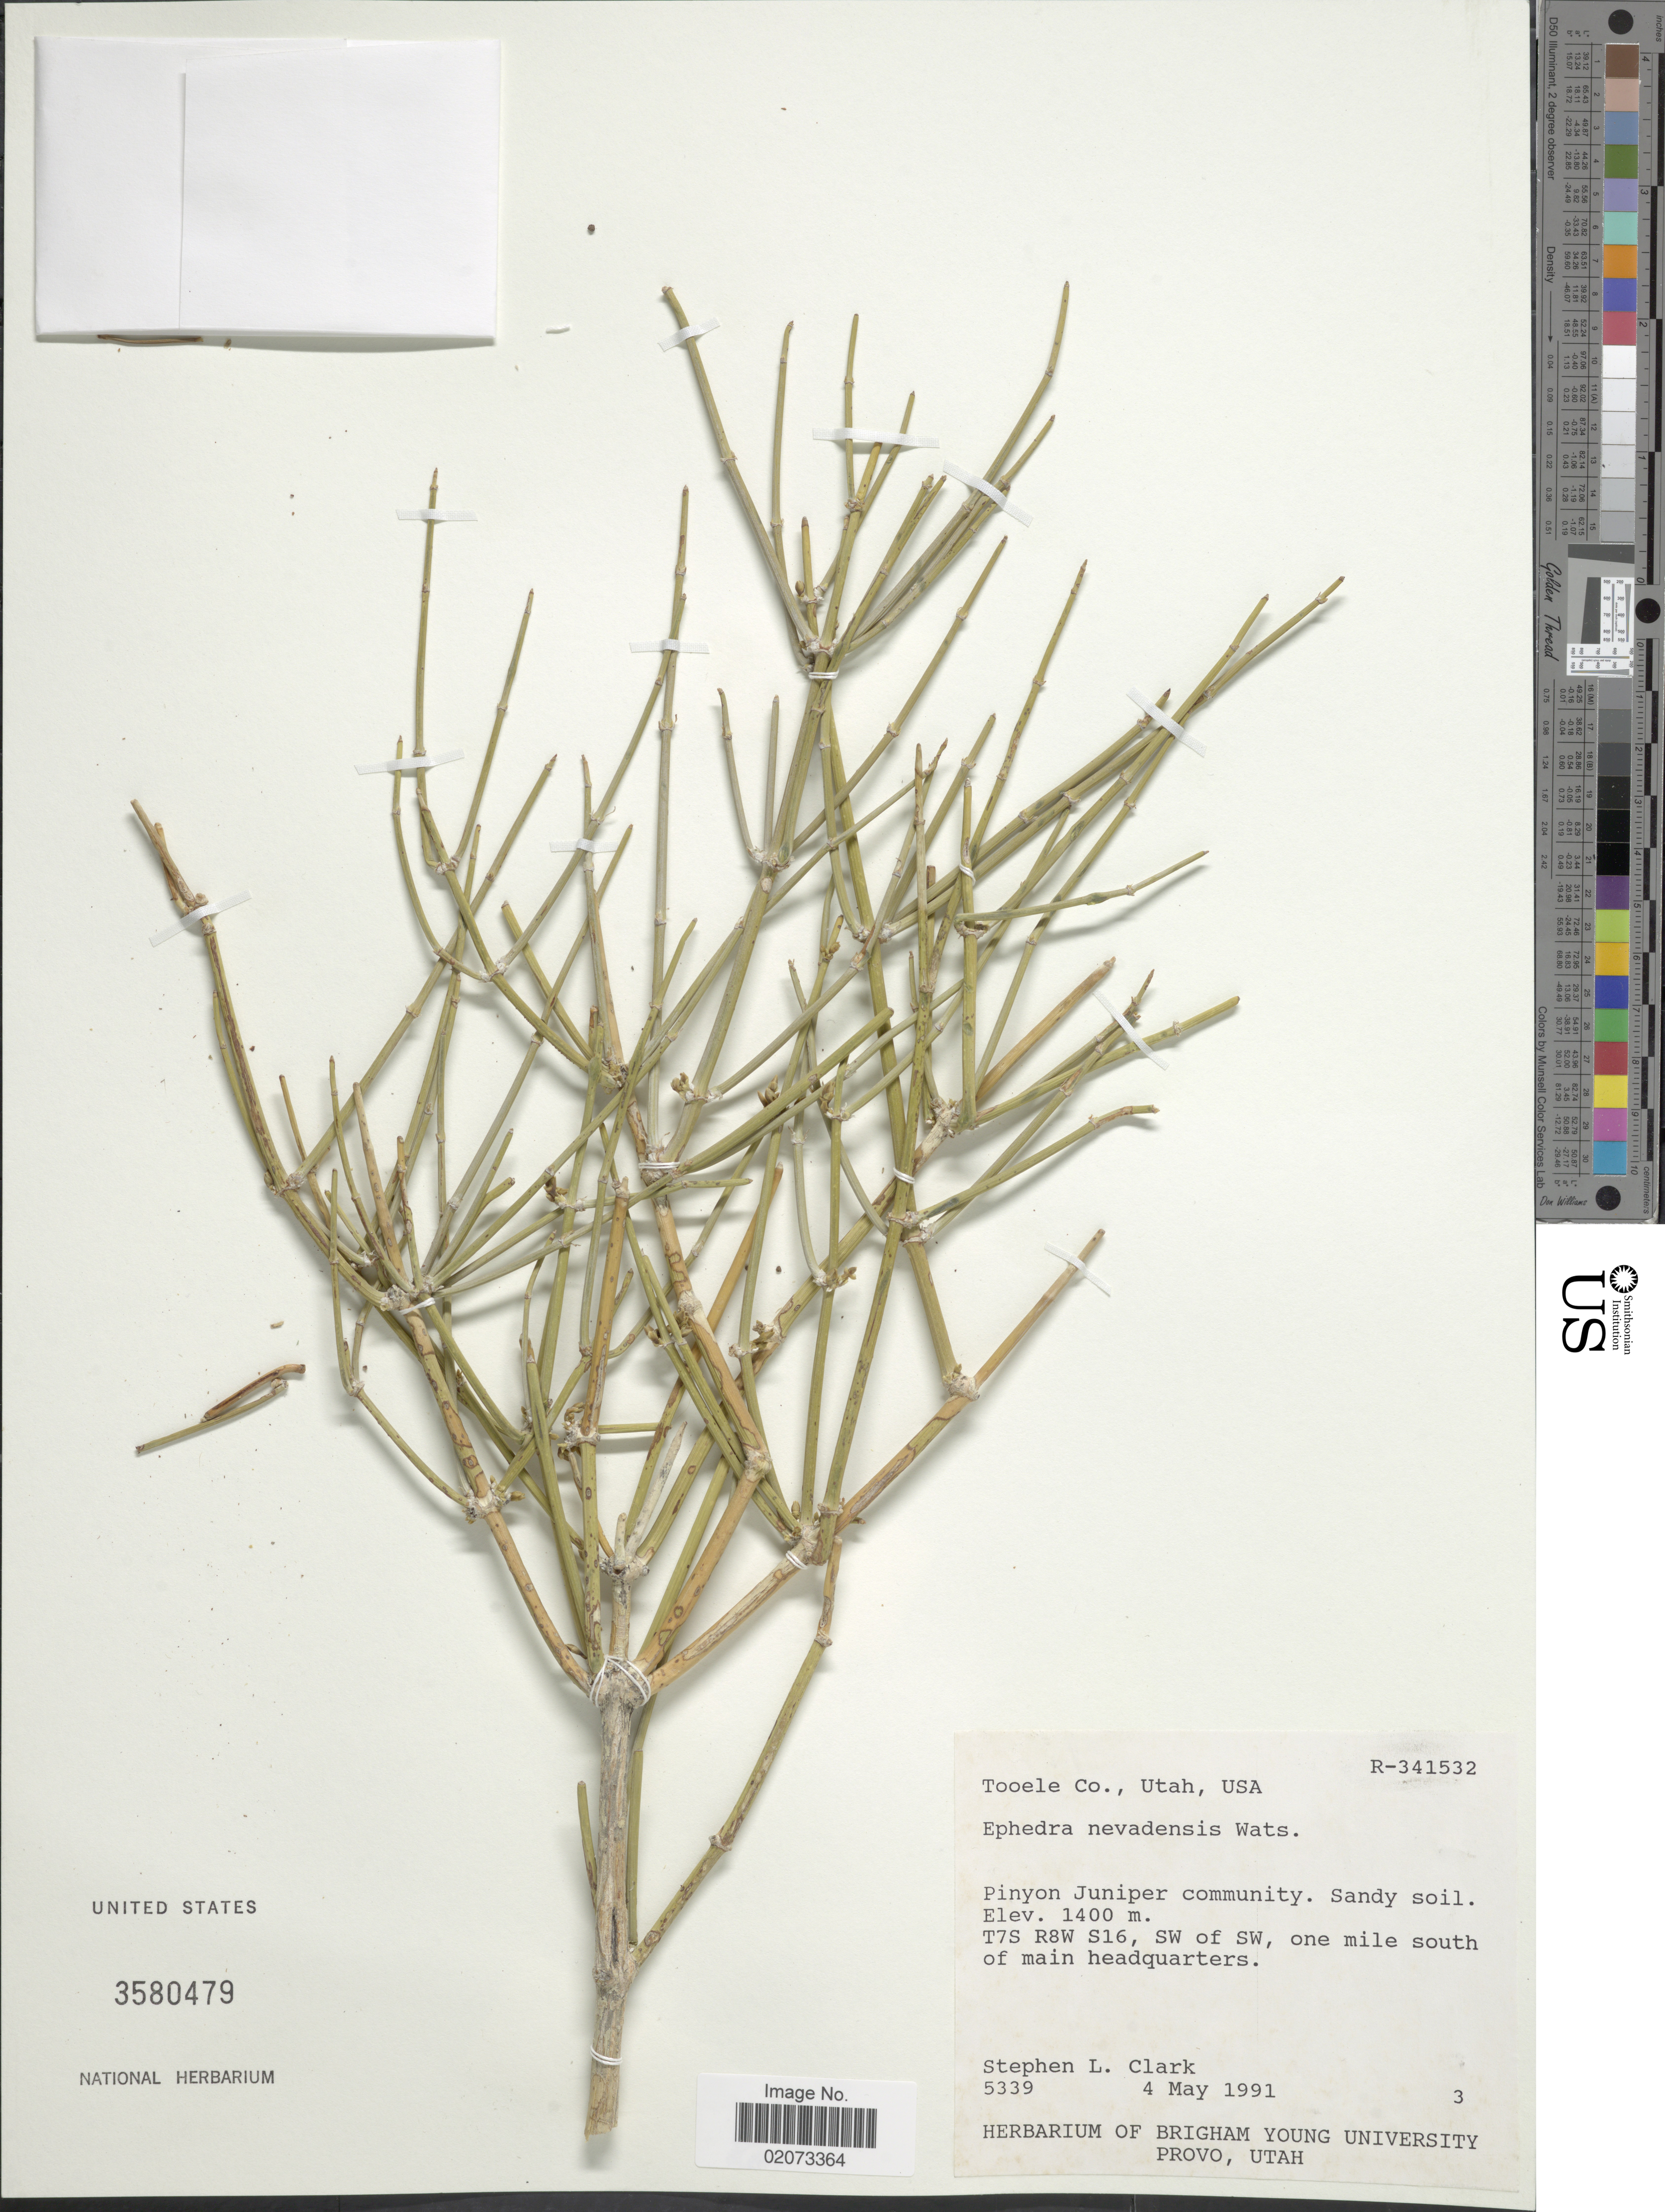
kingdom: Plantae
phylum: Tracheophyta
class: Gnetopsida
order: Ephedrales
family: Ephedraceae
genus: Ephedra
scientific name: Ephedra nevadensis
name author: S. Watson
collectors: S. Jury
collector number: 5339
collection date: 1991-05-04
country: United States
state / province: Utah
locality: Tooele Co., Utah, USA. Pinyon Juniper commity. T7S R8W S16, SW of SW, one mile south of main headquarters.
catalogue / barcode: US 3580479